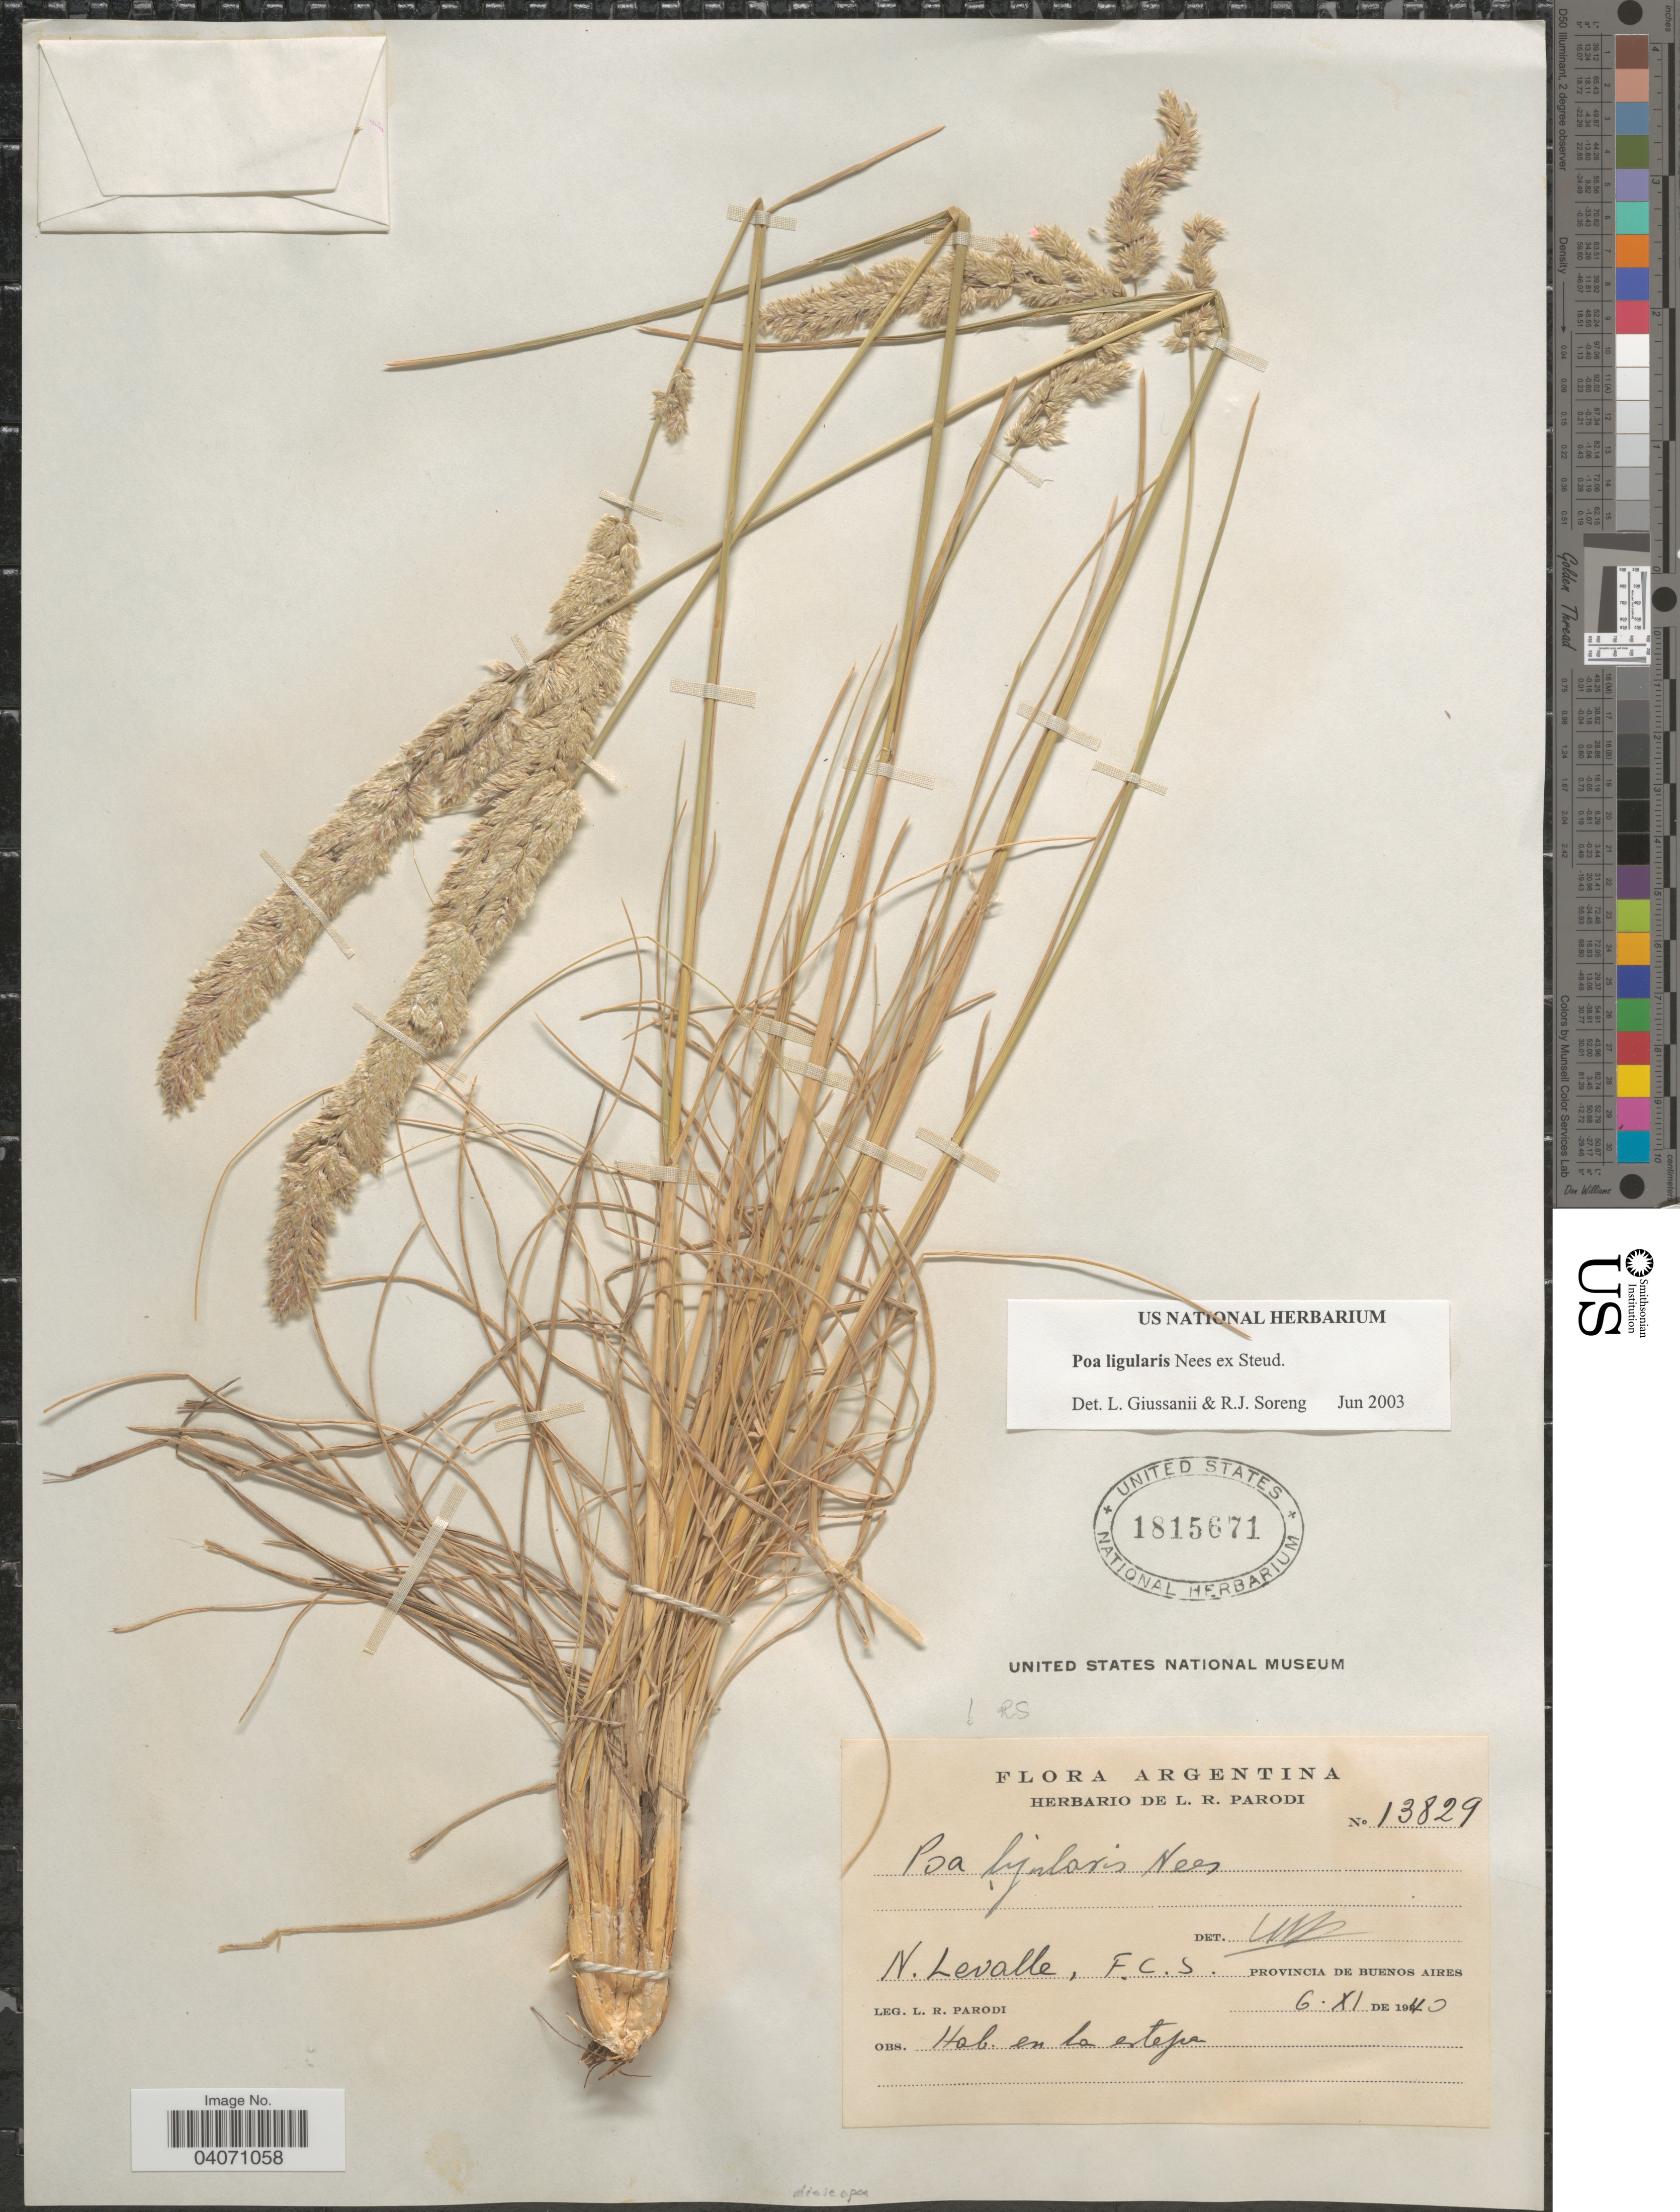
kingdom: Plantae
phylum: Tracheophyta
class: Liliopsida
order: Poales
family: Poaceae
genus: Poa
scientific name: Poa ligularis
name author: Nees ex Steud.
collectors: L. R. Parodi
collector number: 13829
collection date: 1940-11-06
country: Argentina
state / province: Buenos Aires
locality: N. Levalle, F.C.S.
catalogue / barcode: US 1815671